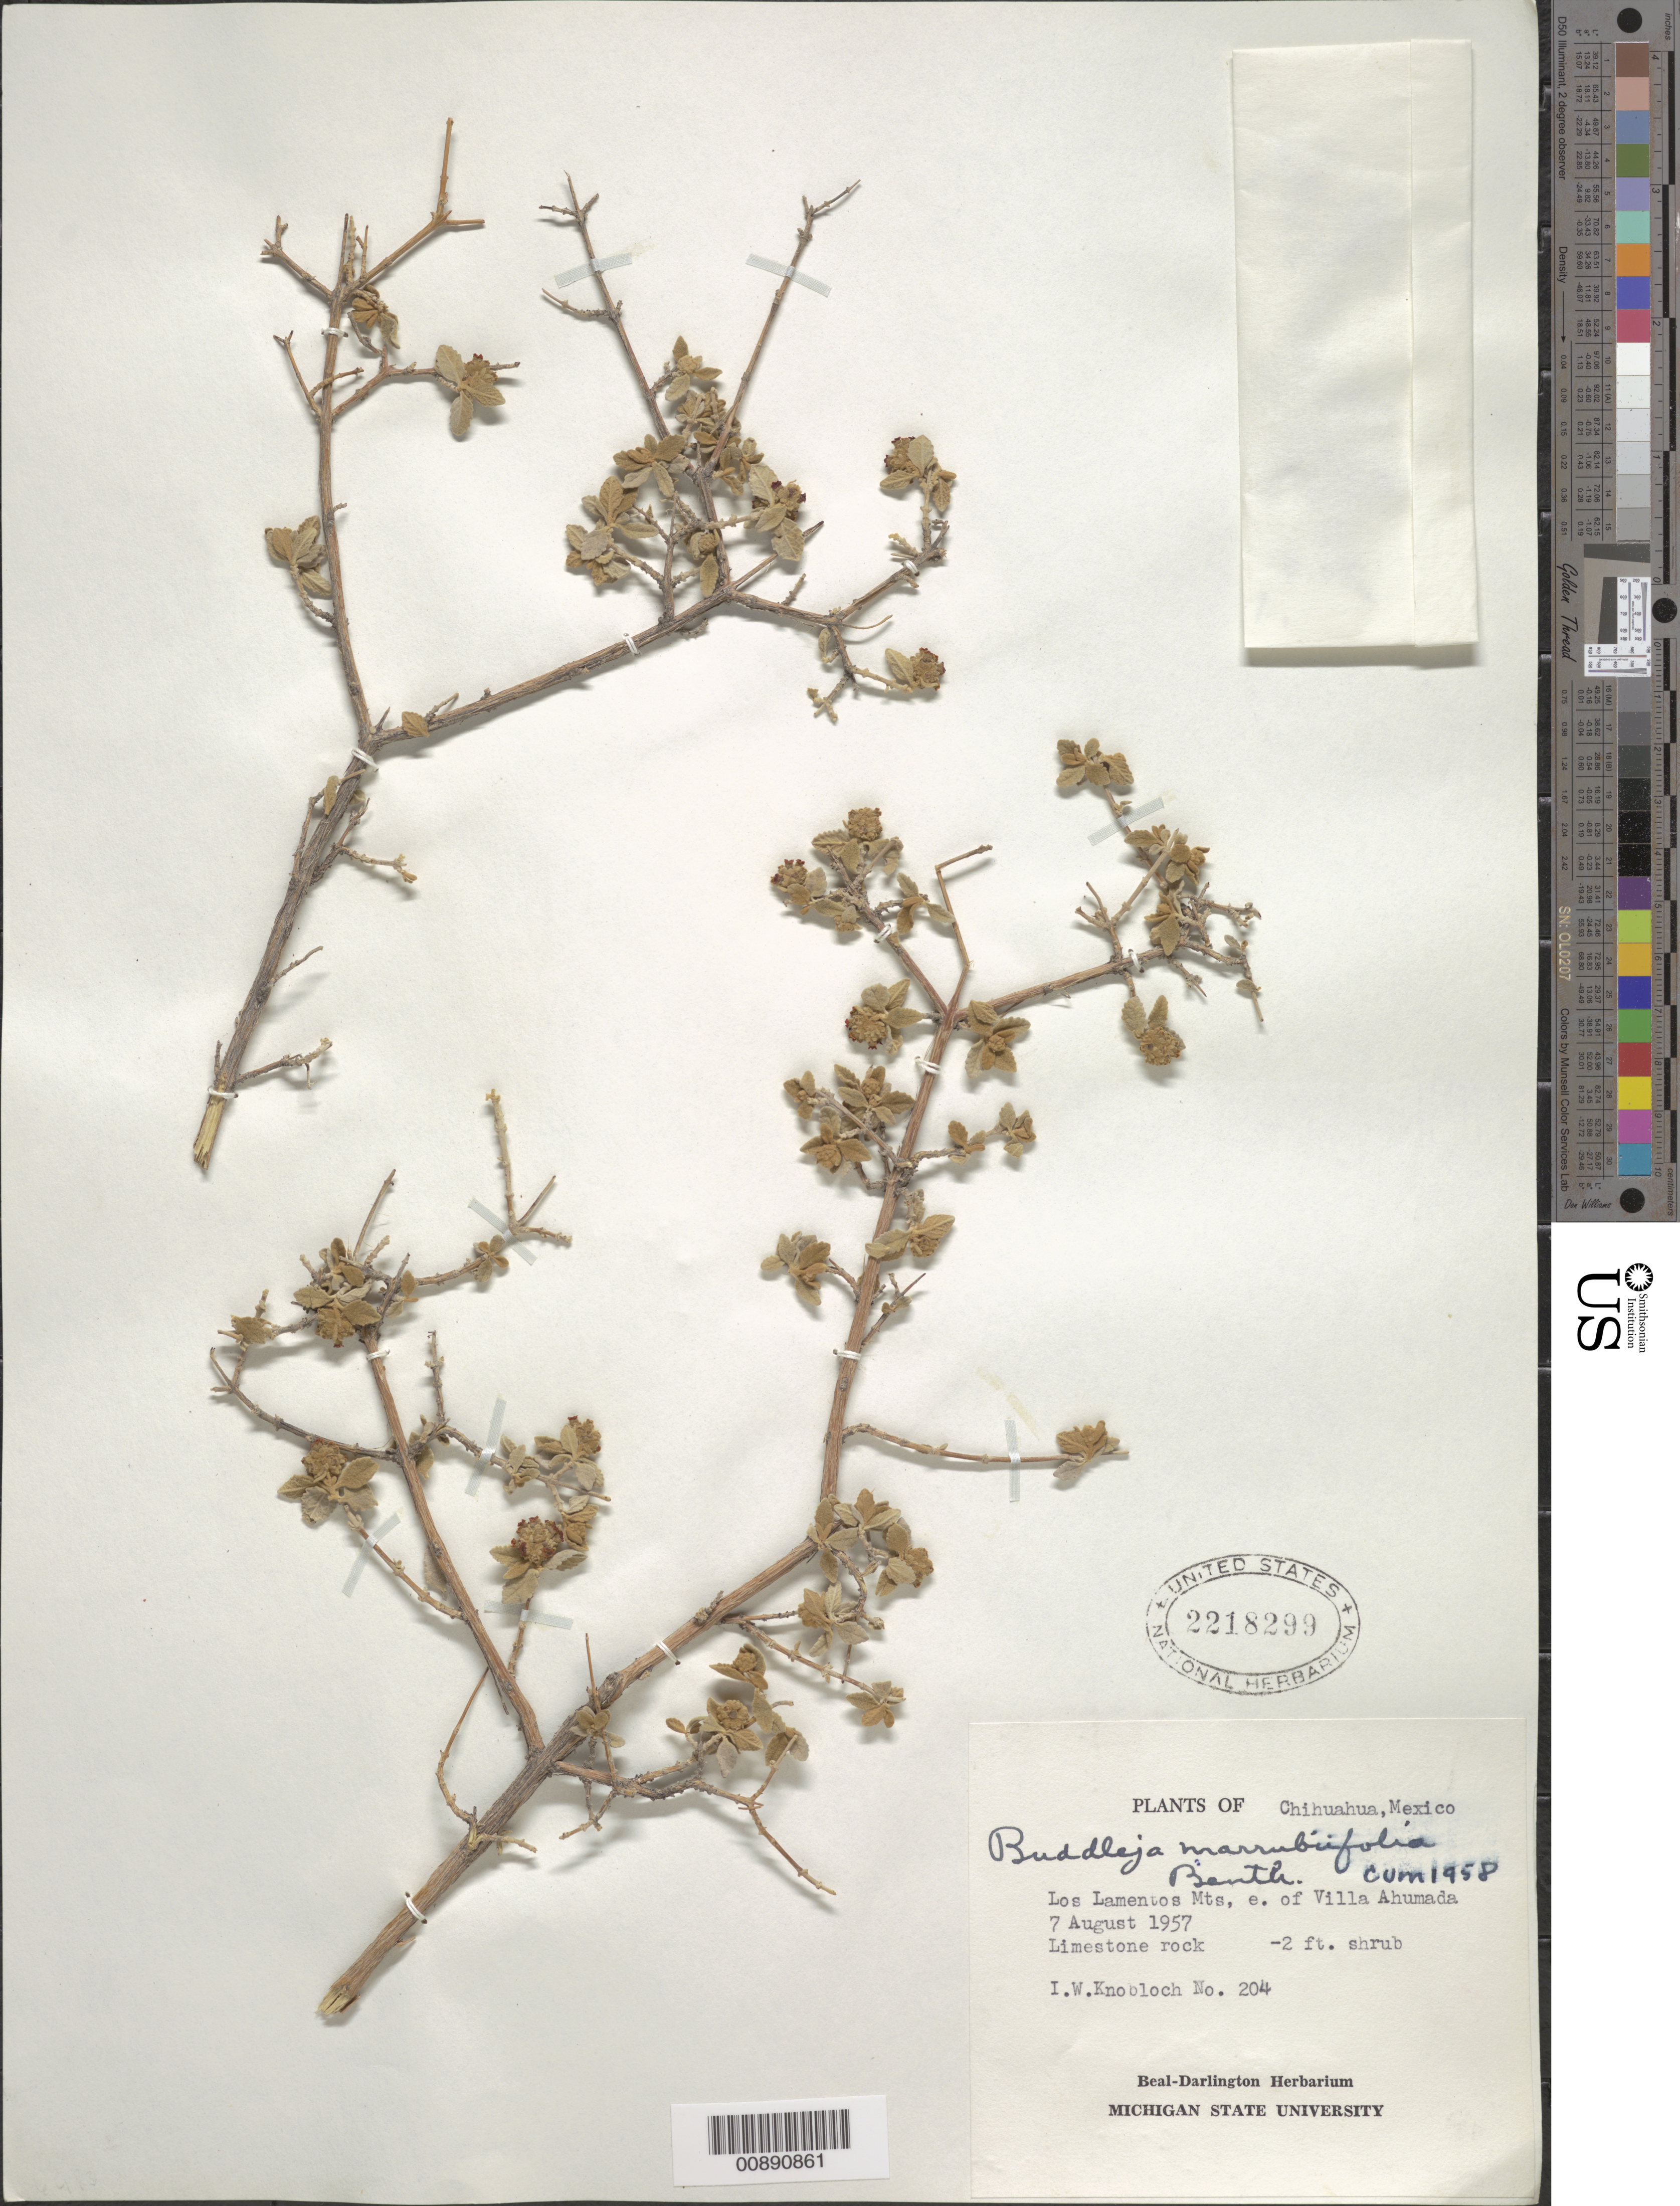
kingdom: Plantae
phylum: Tracheophyta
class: Magnoliopsida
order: Lamiales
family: Scrophulariaceae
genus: Buddleja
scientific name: Buddleja marrubiifolia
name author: Benth.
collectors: I. W. Knobloch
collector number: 204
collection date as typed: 07 Aug 1957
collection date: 1957-08-07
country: Mexico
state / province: Chihuahua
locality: Los Lamentos Mts., E of Villa Ahumada, Chihuahua.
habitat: Limestone rock.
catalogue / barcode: US 2218299